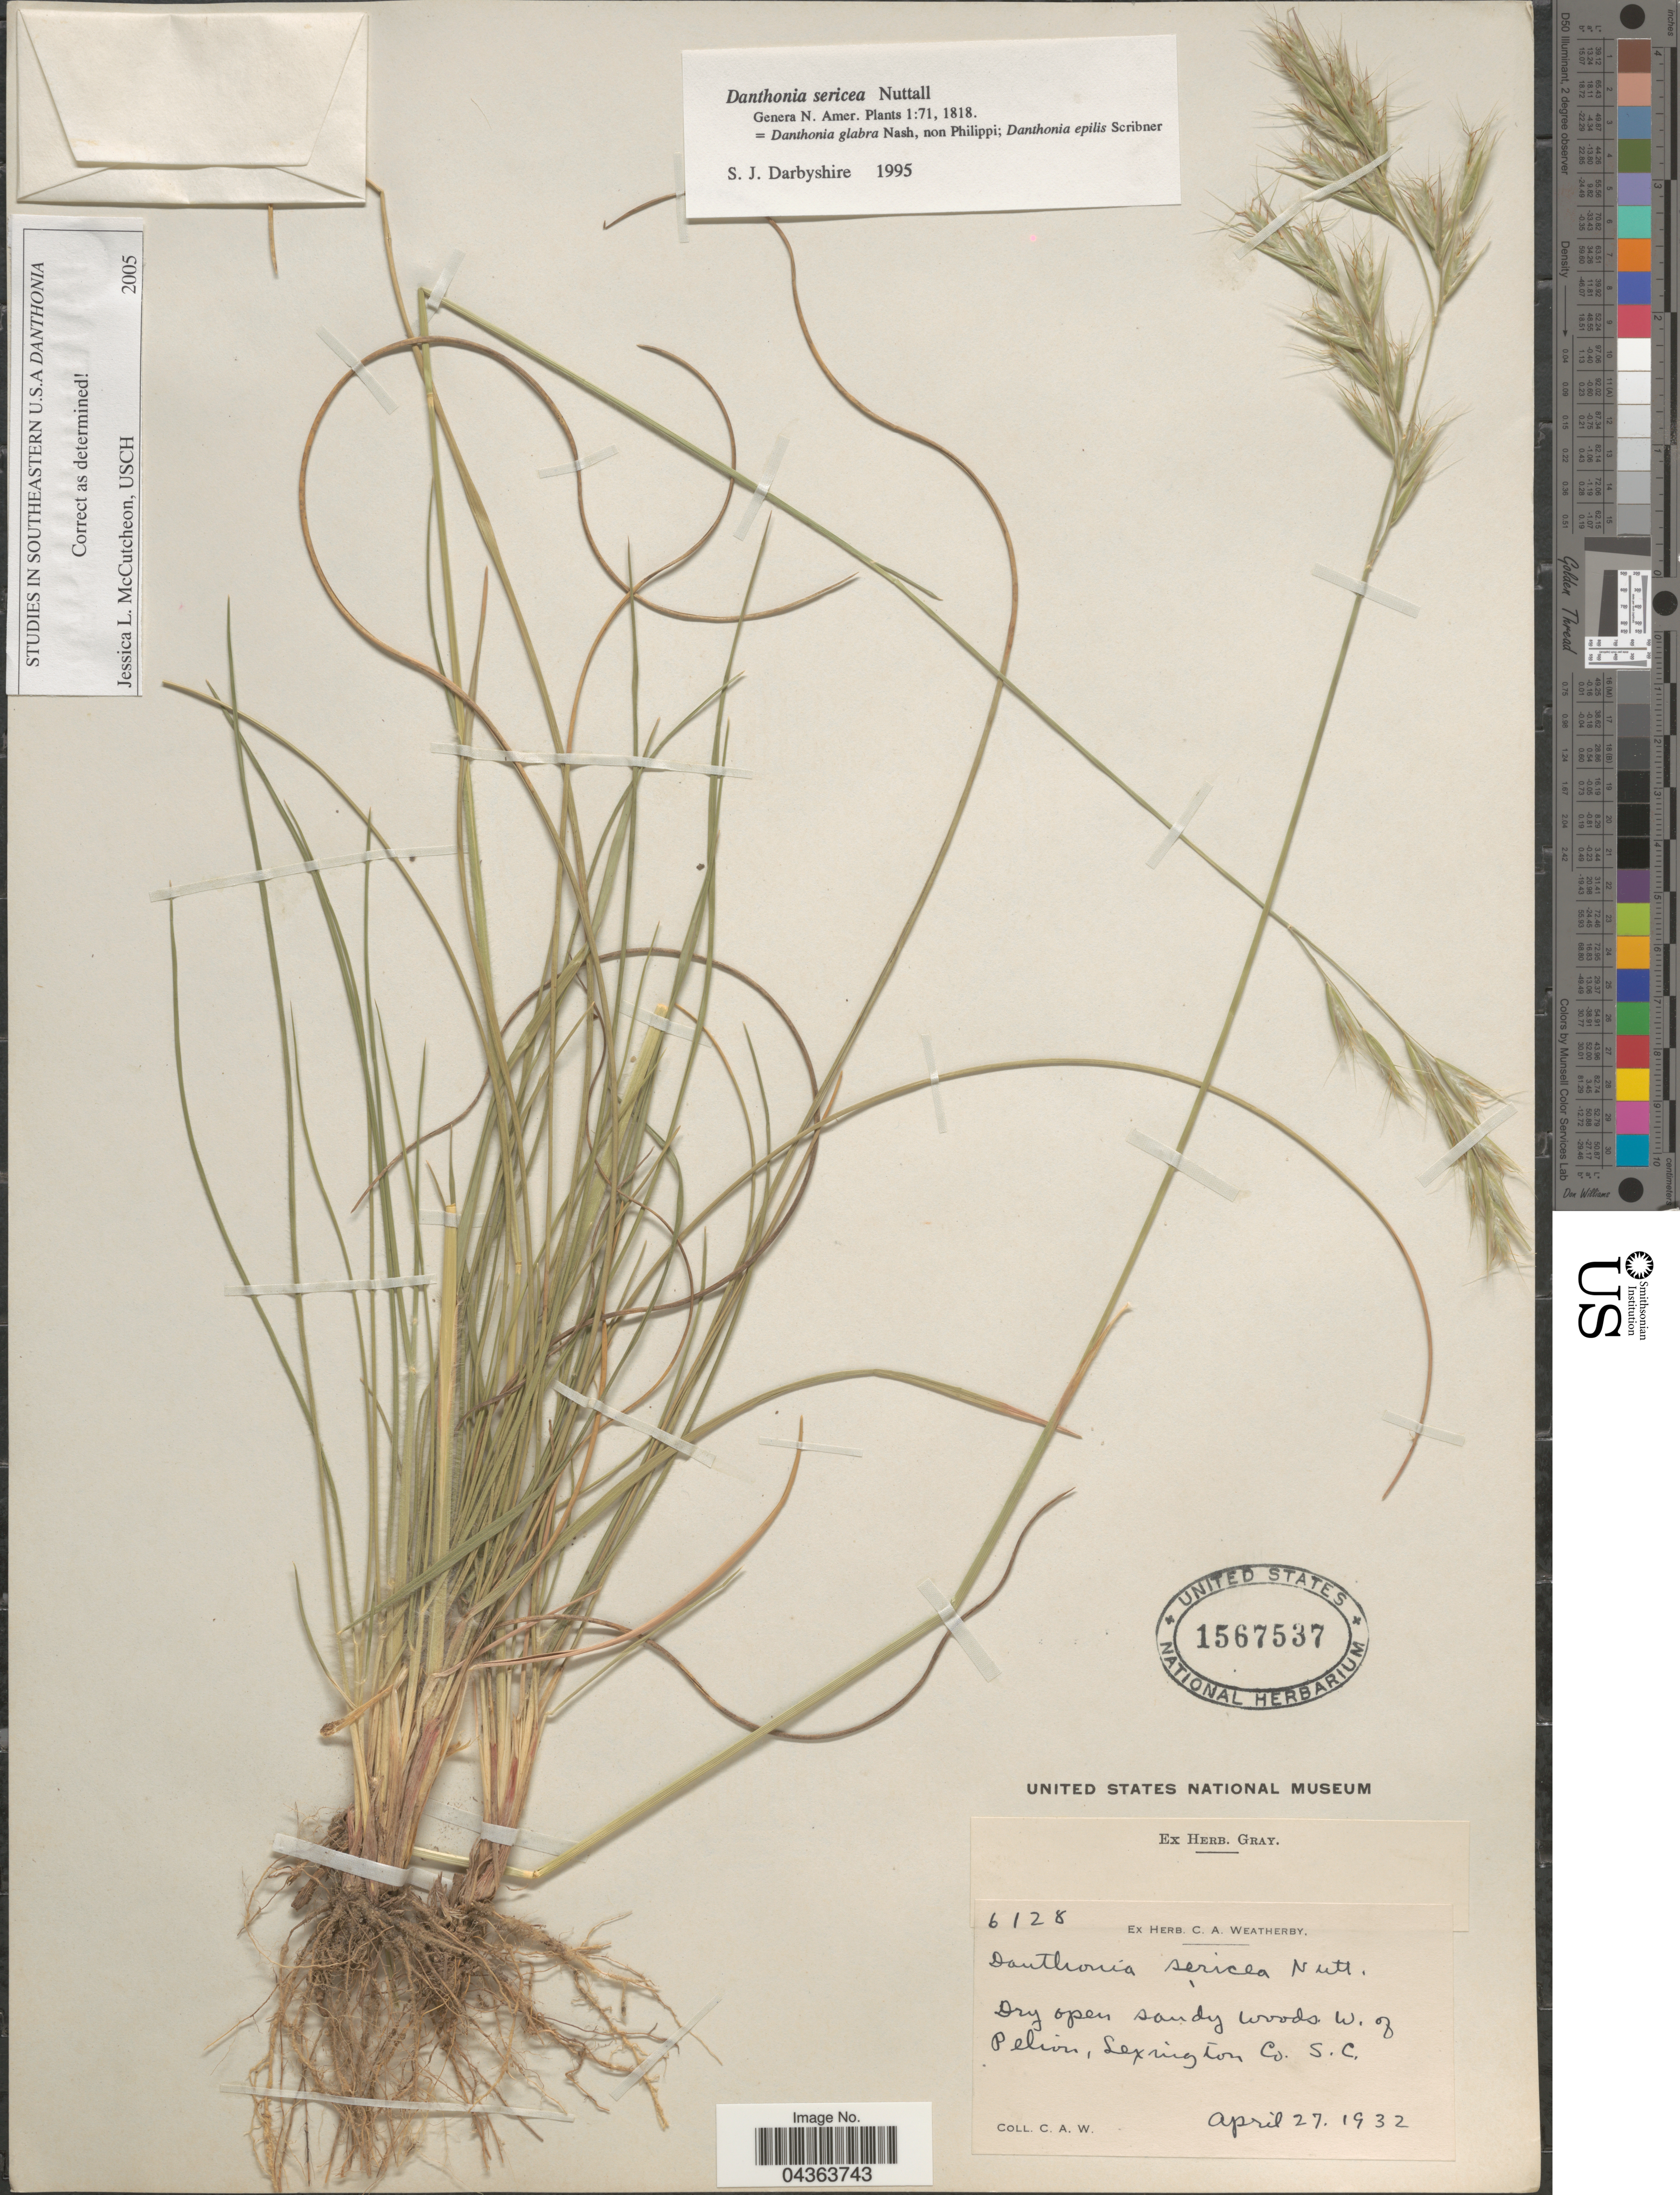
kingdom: Plantae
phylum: Tracheophyta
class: Liliopsida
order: Poales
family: Poaceae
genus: Danthonia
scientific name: Danthonia sericea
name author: Nutt.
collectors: C. A. Weatherby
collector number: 6128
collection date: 1932-04-27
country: United States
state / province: South Carolina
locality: Dry open sandy woods w. of Pelion, Lexington Co.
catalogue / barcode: US 1567537